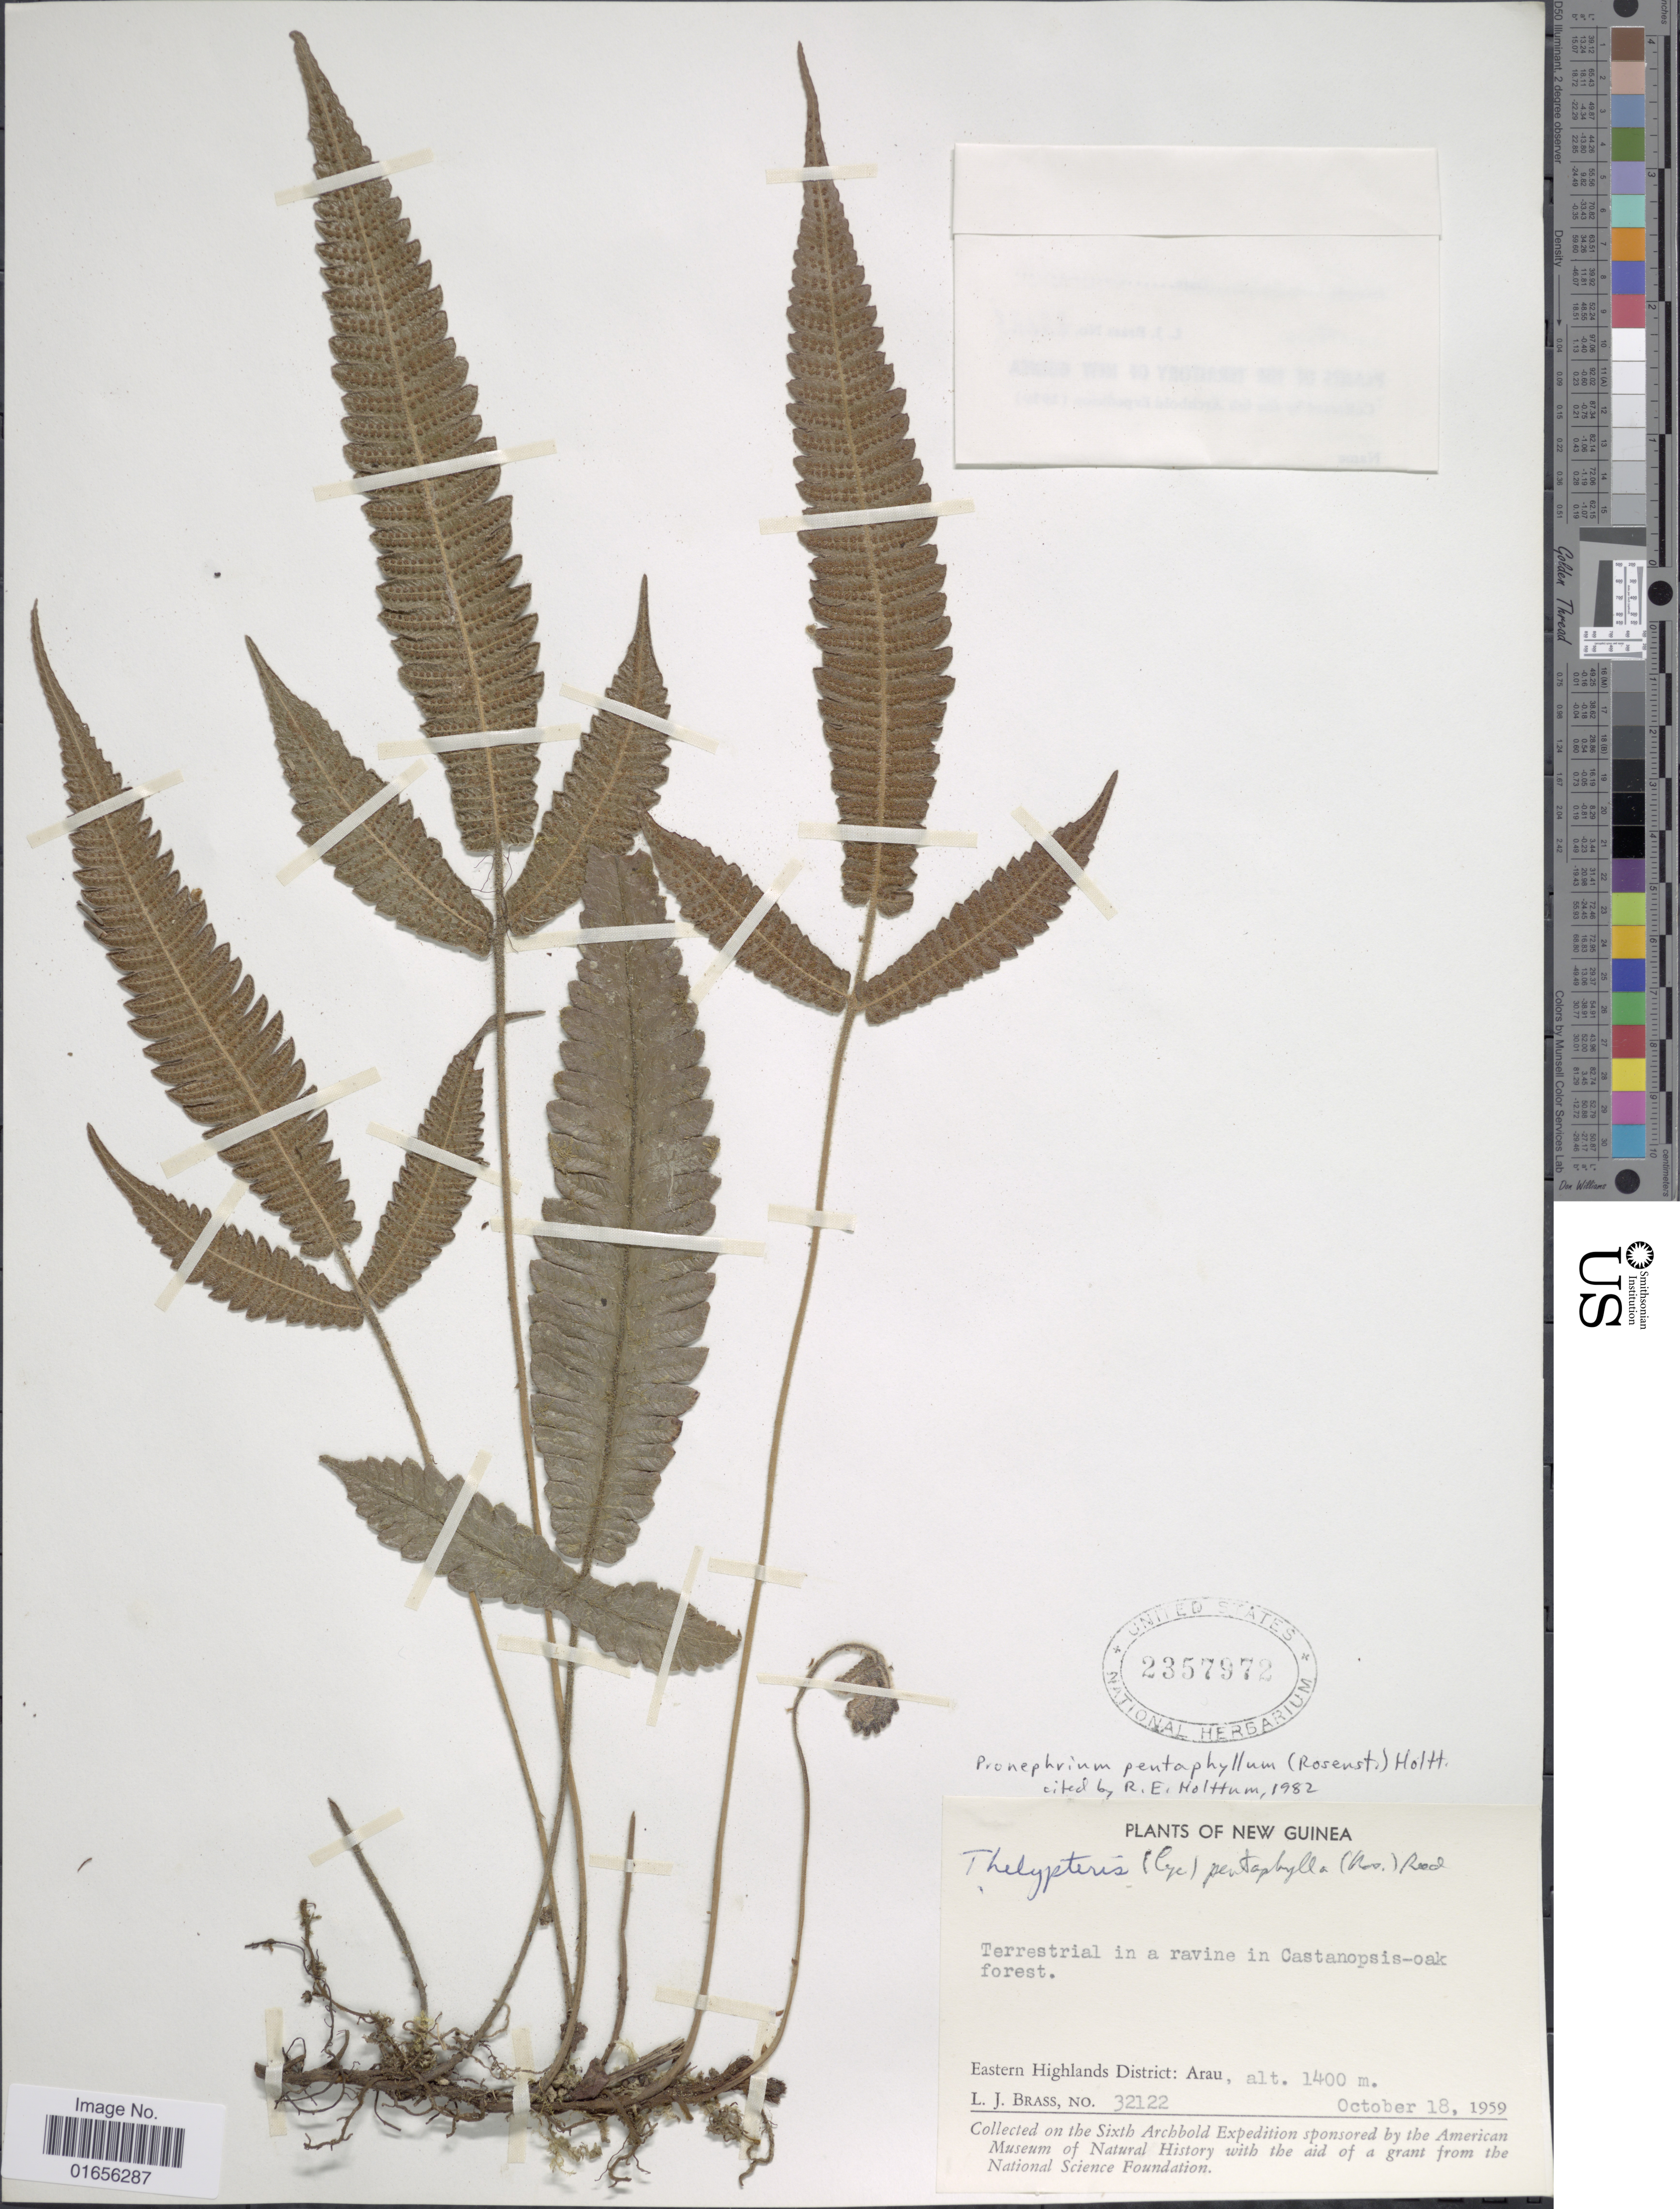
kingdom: Plantae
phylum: Tracheophyta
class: Polypodiopsida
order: Polypodiales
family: Thelypteridaceae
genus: Pronephrium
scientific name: Pronephrium pentaphyllum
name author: (Rosenst.) Holttum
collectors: L. J. Brass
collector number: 32122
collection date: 1959-10-18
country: Papua New Guinea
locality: New Guinea, Eastern Highlands District: Arau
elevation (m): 1400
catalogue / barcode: US 2357972